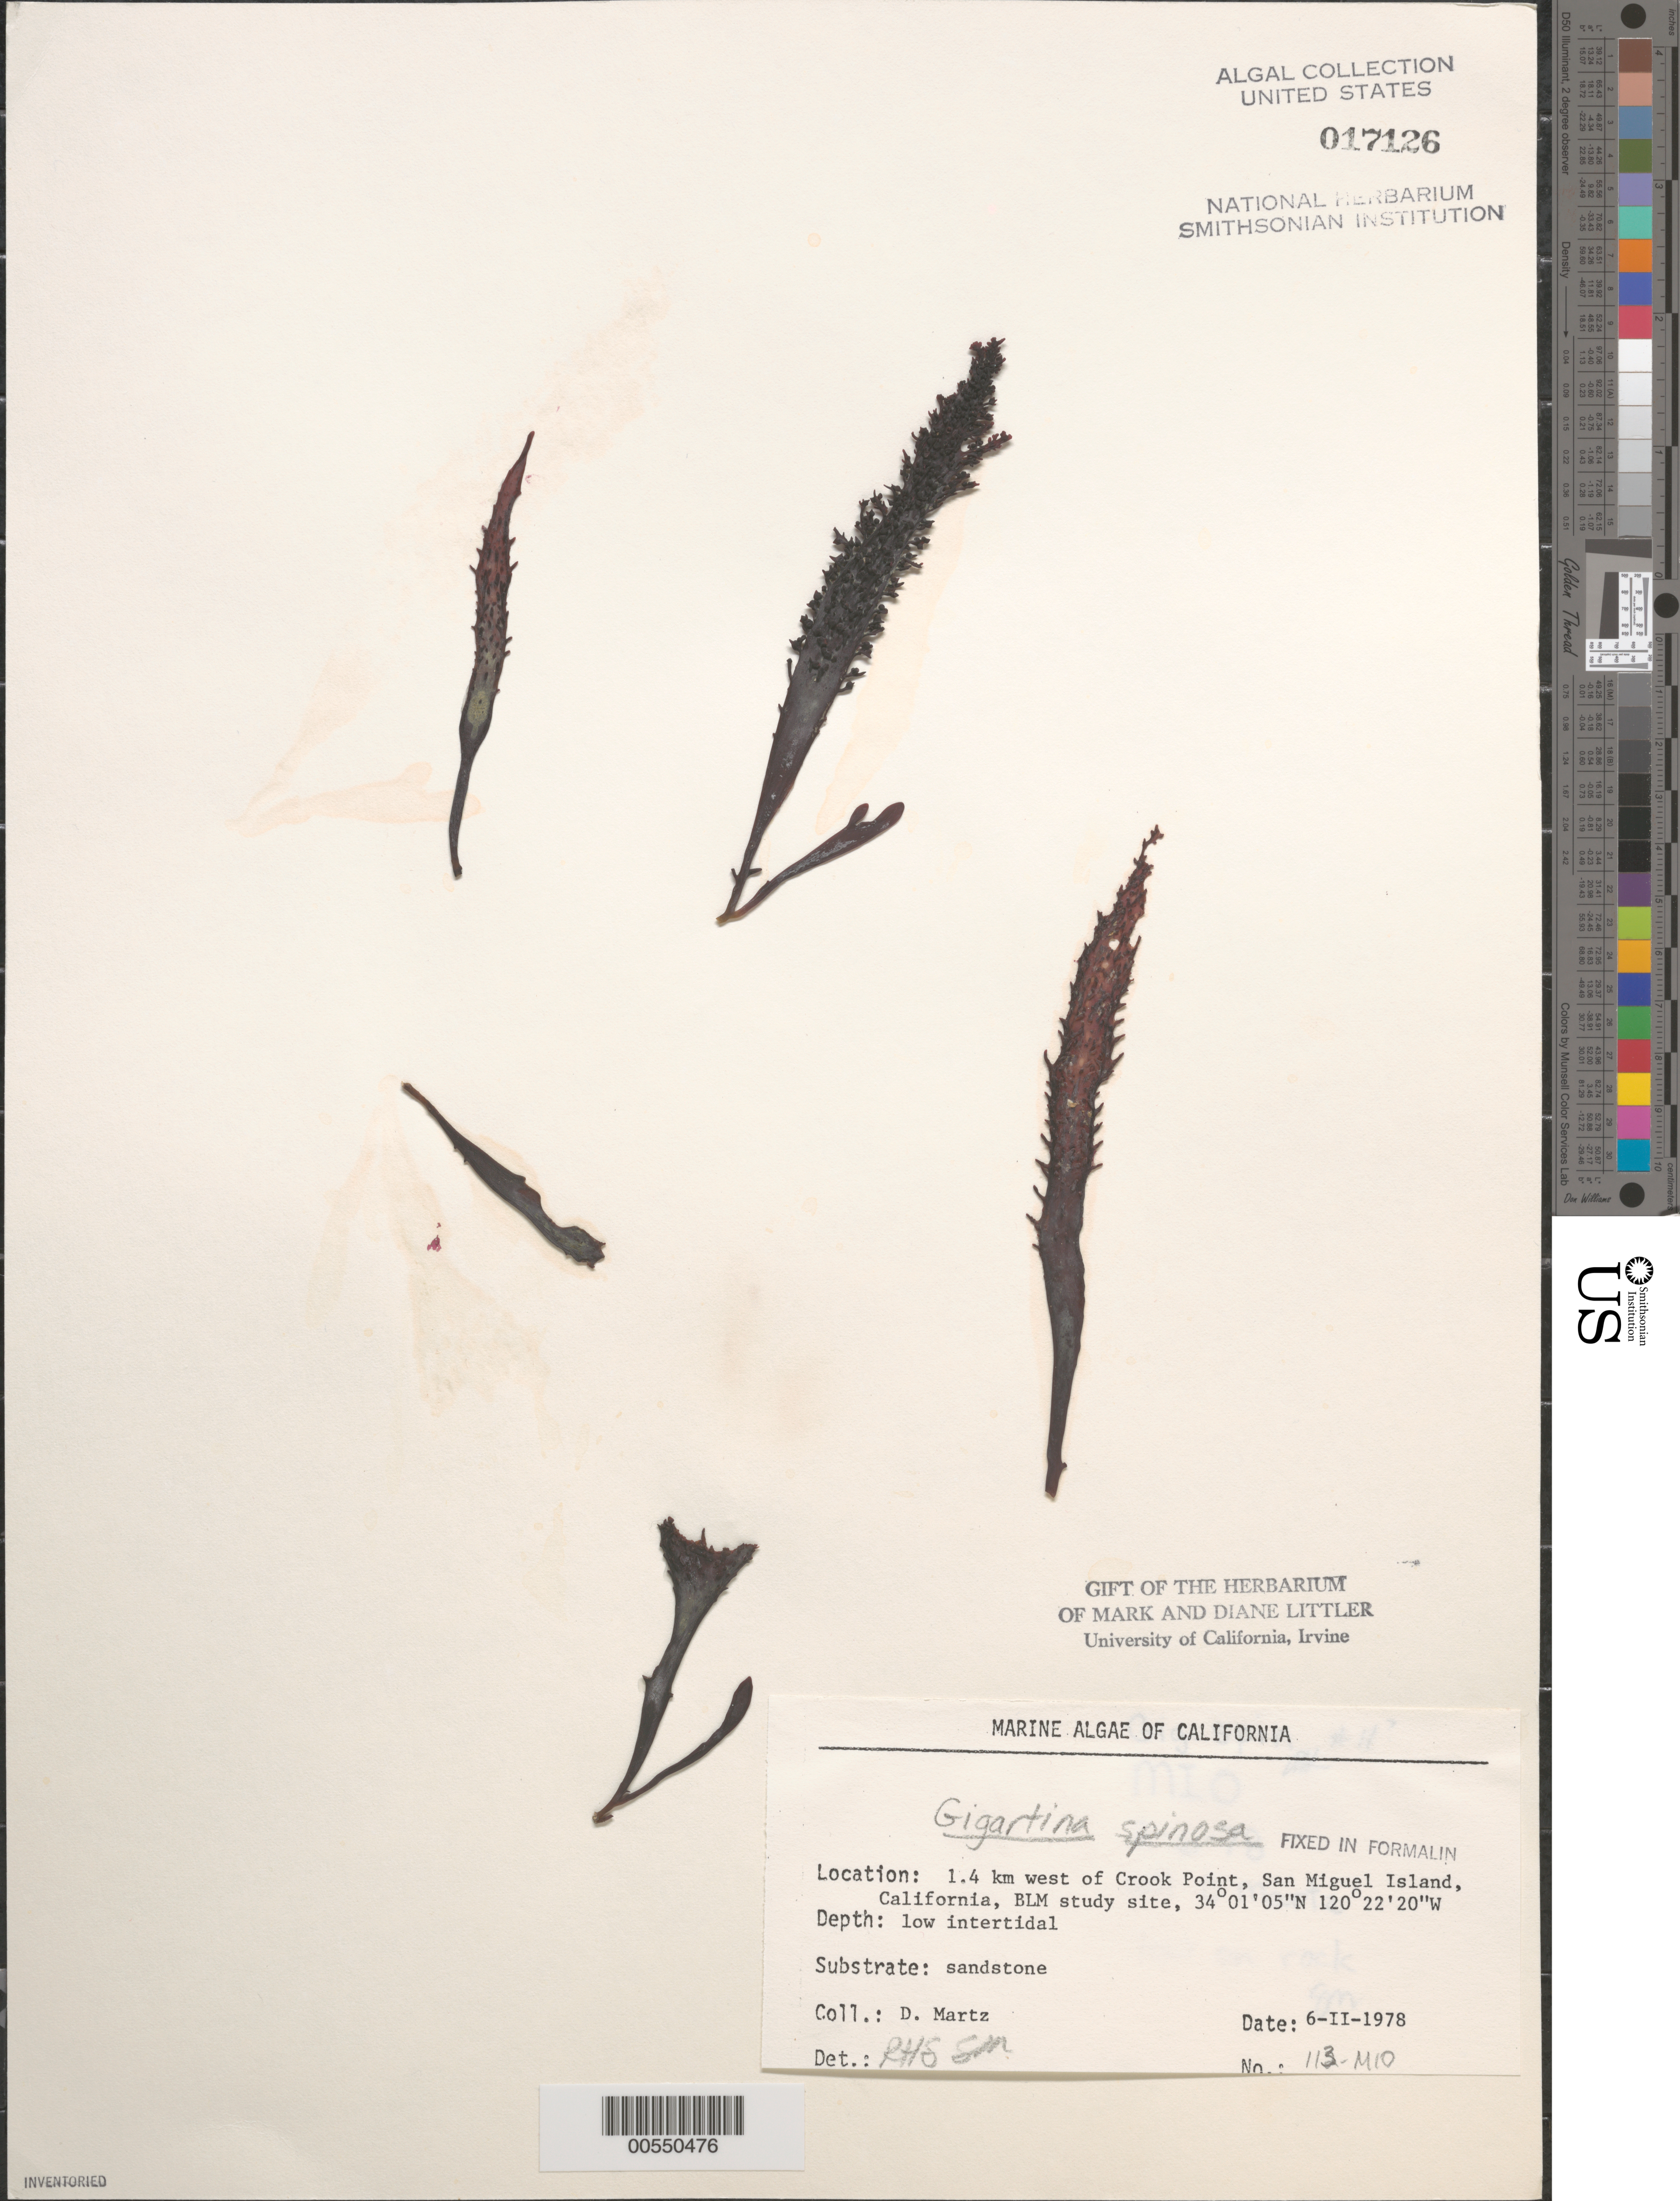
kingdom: Plantae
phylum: Rhodophyta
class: Florideophyceae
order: Gigartinales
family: Gigartinaceae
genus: Chondracanthus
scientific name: Chondracanthus spinosus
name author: (Kütz.) Guiry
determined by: Algae name updating Project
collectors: D. Martz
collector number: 113-mio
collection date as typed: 06 Feb 1978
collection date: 1978-02-06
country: United States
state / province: California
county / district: Santa Barbara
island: San Miguel Island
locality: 1.4 km north of Crook Point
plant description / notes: BLM-SOCALBIGHT Rocky Intertidal Survey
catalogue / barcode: US 17126